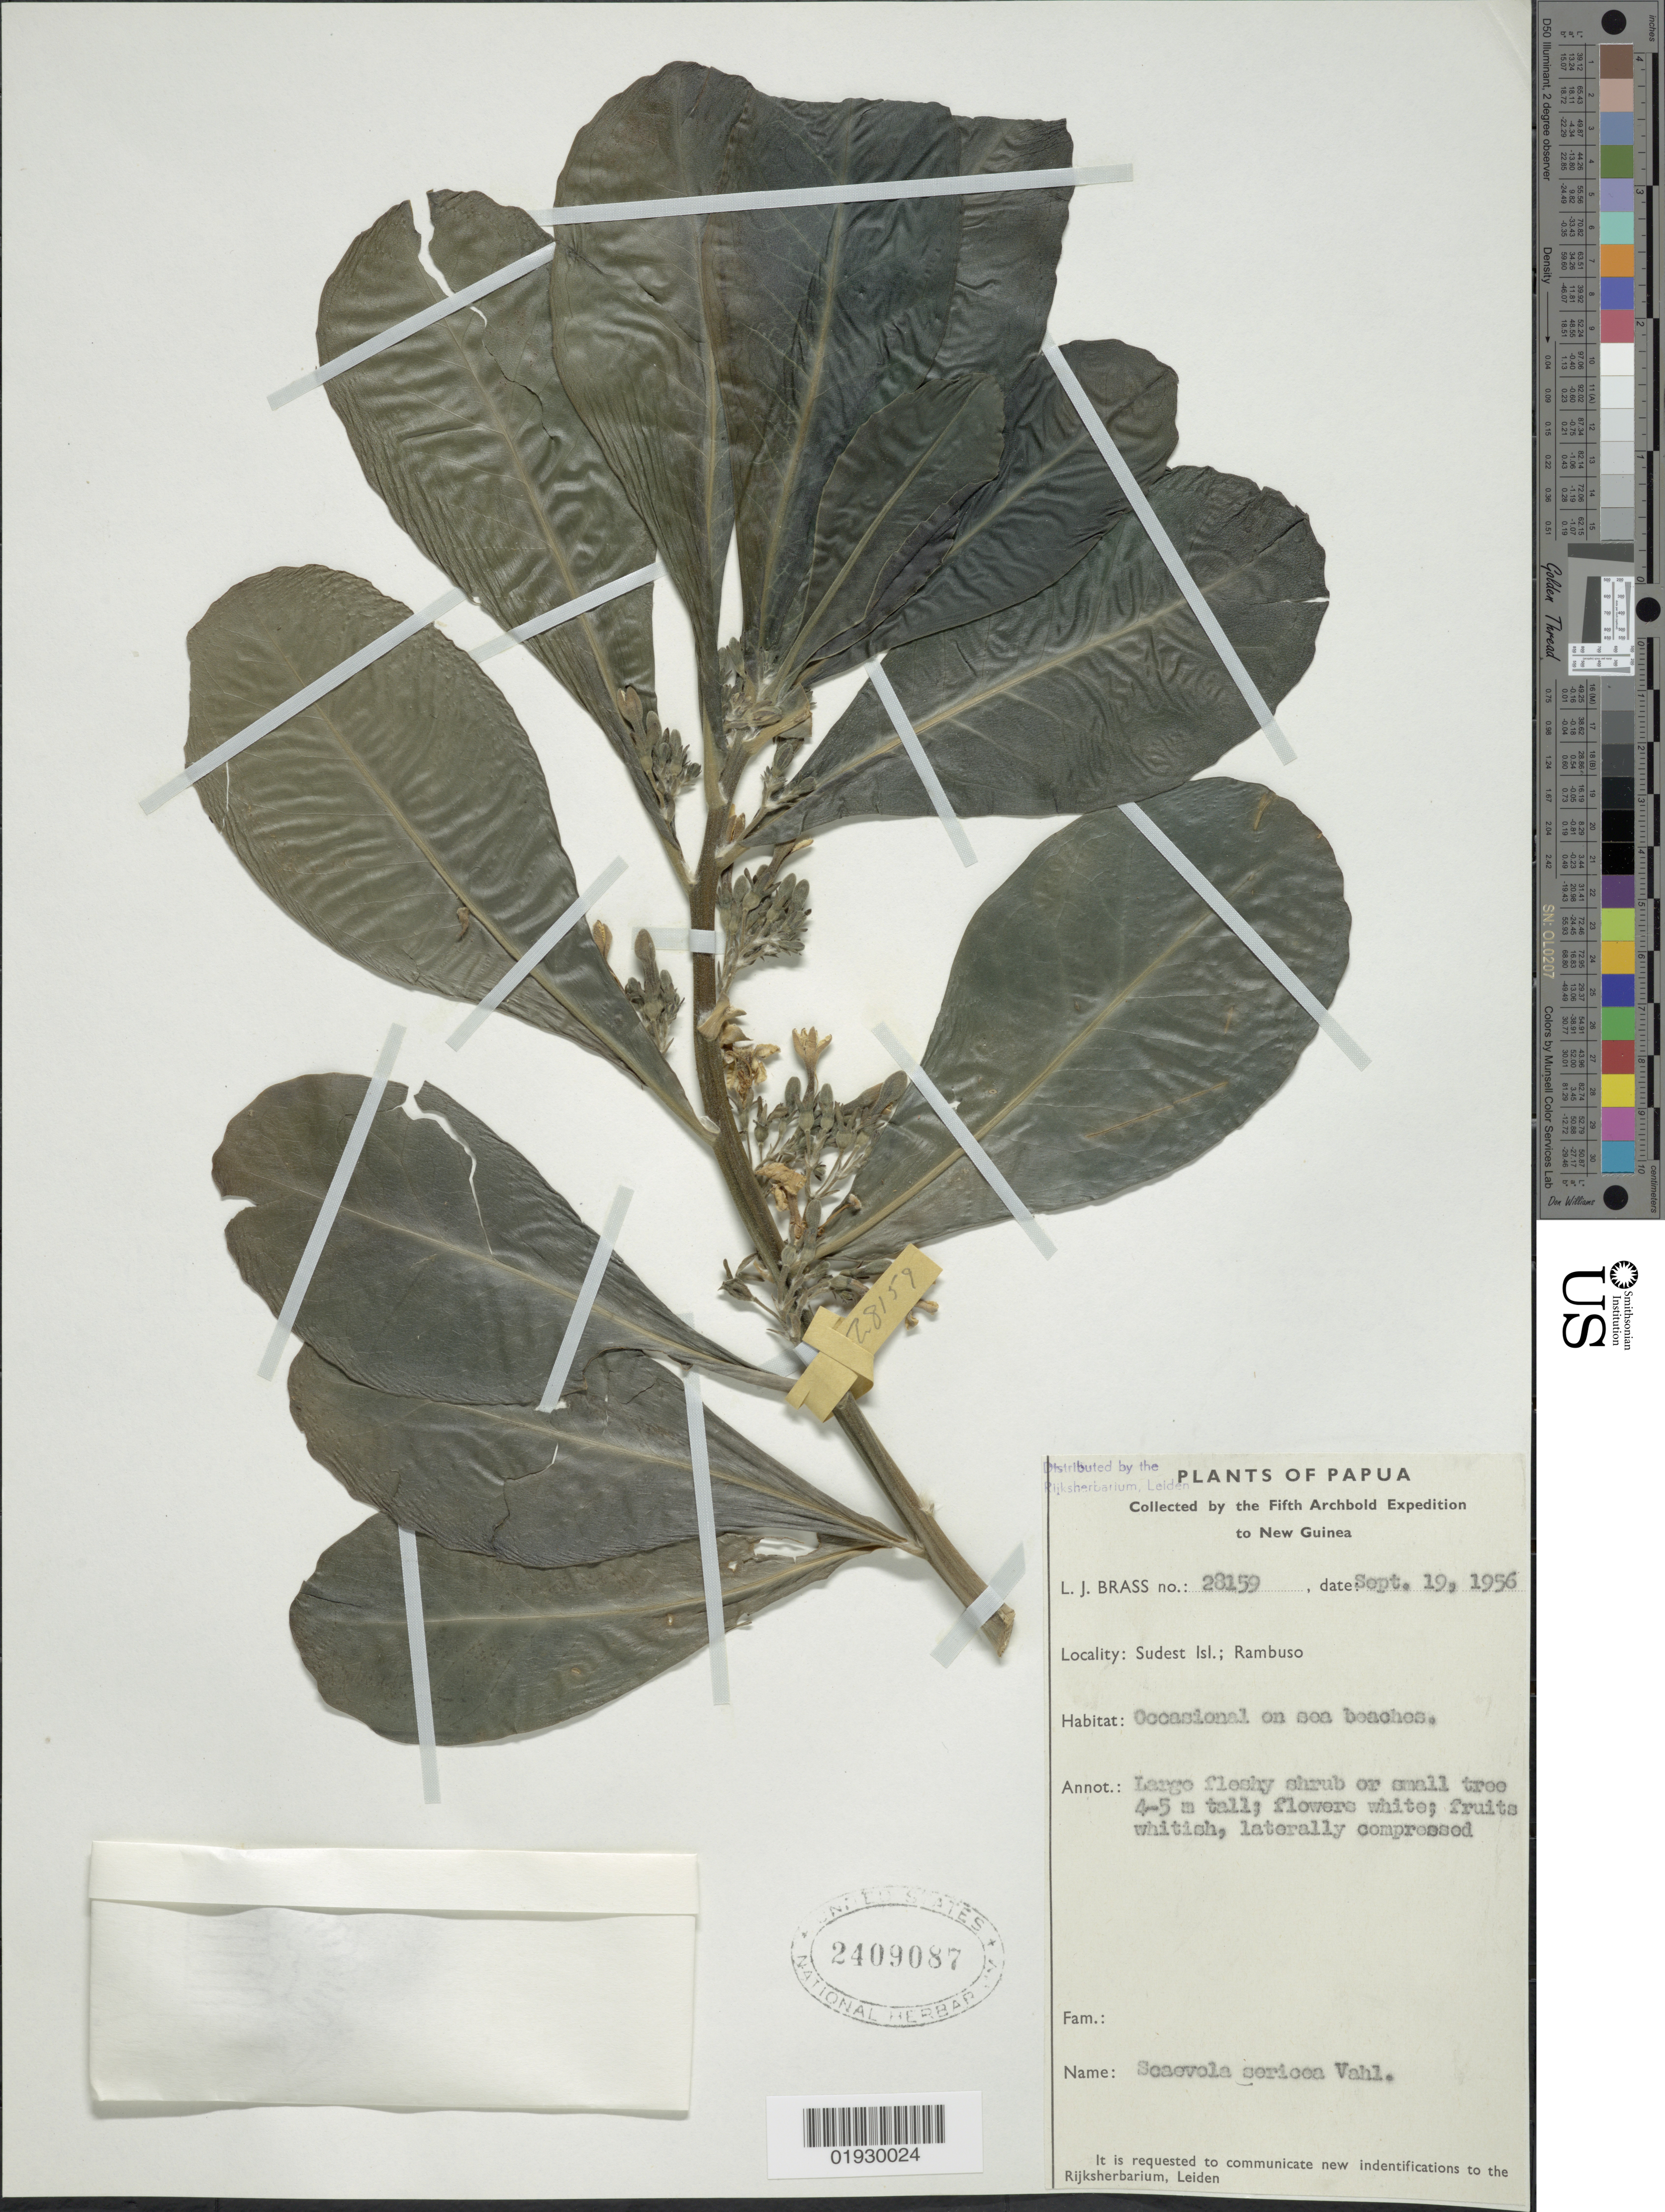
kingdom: Plantae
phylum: Tracheophyta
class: Magnoliopsida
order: Asterales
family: Goodeniaceae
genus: Scaevola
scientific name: Scaevola taccada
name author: (Gaertn.) Roxb.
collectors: L. J. Brass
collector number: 28159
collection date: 1956-09-19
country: Papua New Guinea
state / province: Milne Bay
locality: New Guinea, Sudest Isl., Rambuso.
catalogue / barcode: US 2409087